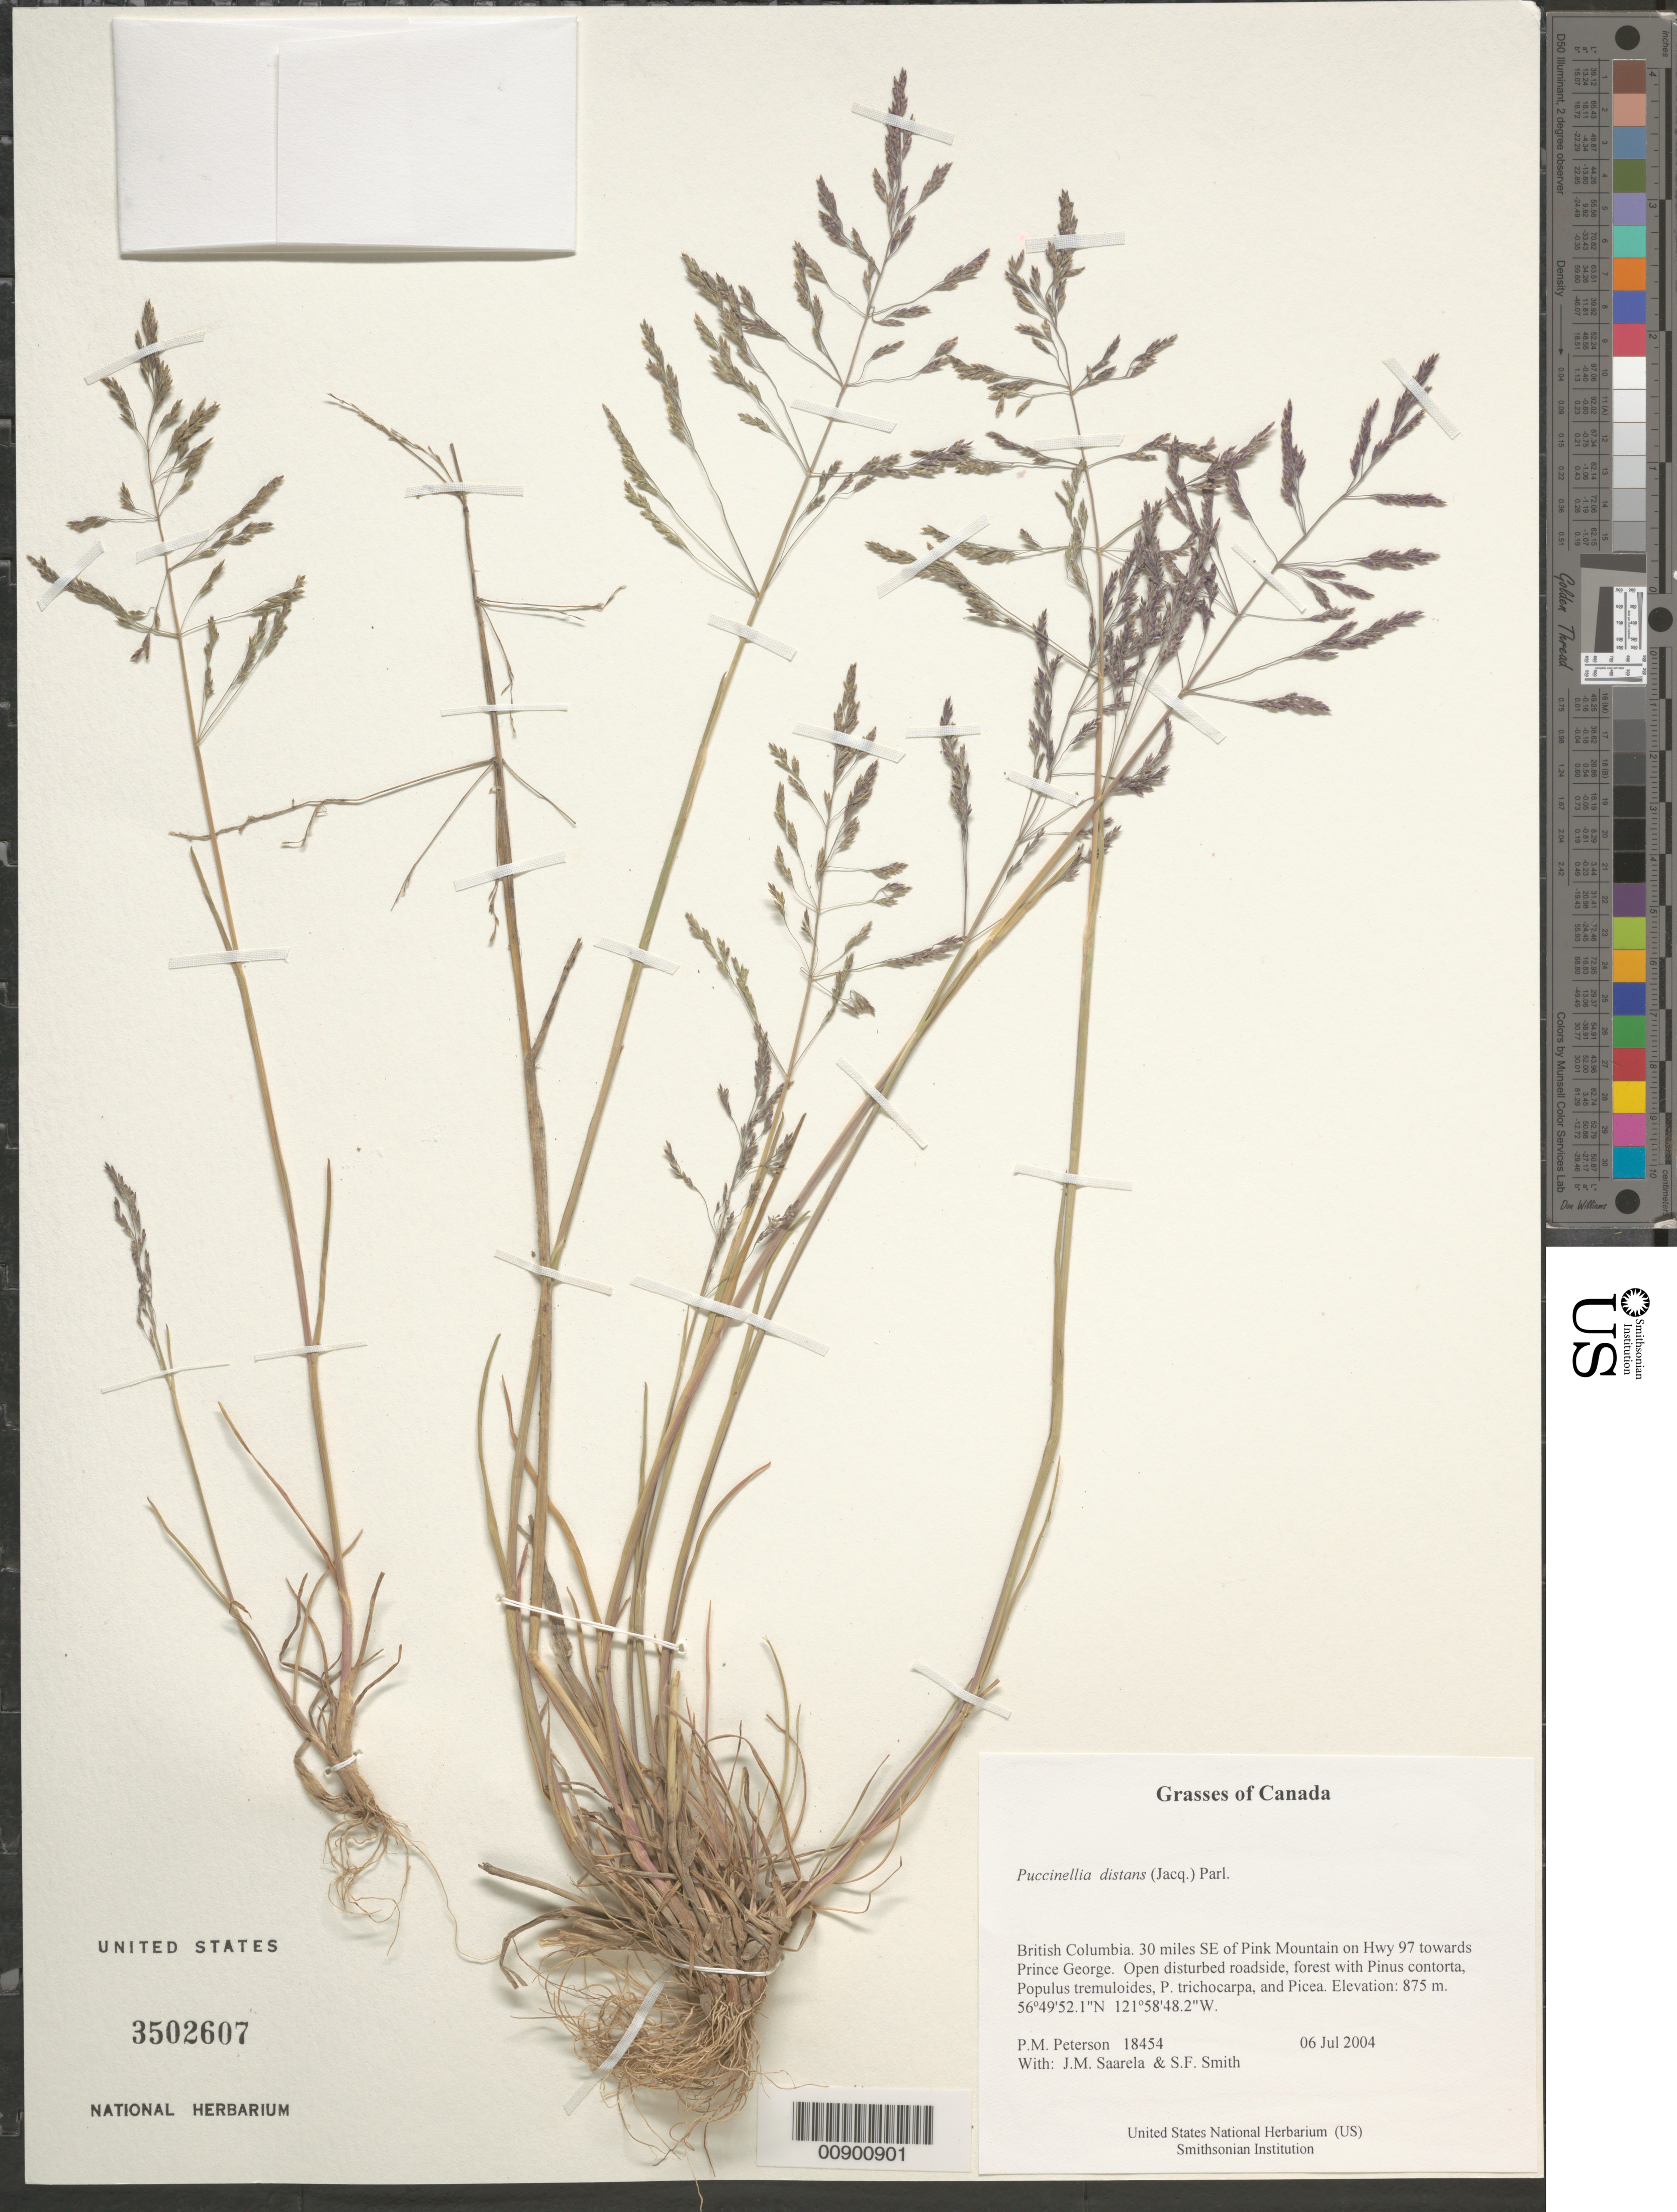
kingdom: Plantae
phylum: Tracheophyta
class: Liliopsida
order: Poales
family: Poaceae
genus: Agrostis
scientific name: Agrostis scabra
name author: Willd.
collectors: P. M. Peterson, J. Saarela & S.F. Smith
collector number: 18453 a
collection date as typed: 06 Jul 2004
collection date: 2004-07-06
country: Canada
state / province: British Columbia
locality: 30 miles SE of Pink Mountain on Hwy 97 towards Prince George. Open disturbed roadside, forest with Pinus contorta, Populus tremuloides, P. trichocarpa, and Picea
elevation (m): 875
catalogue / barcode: US 3502607